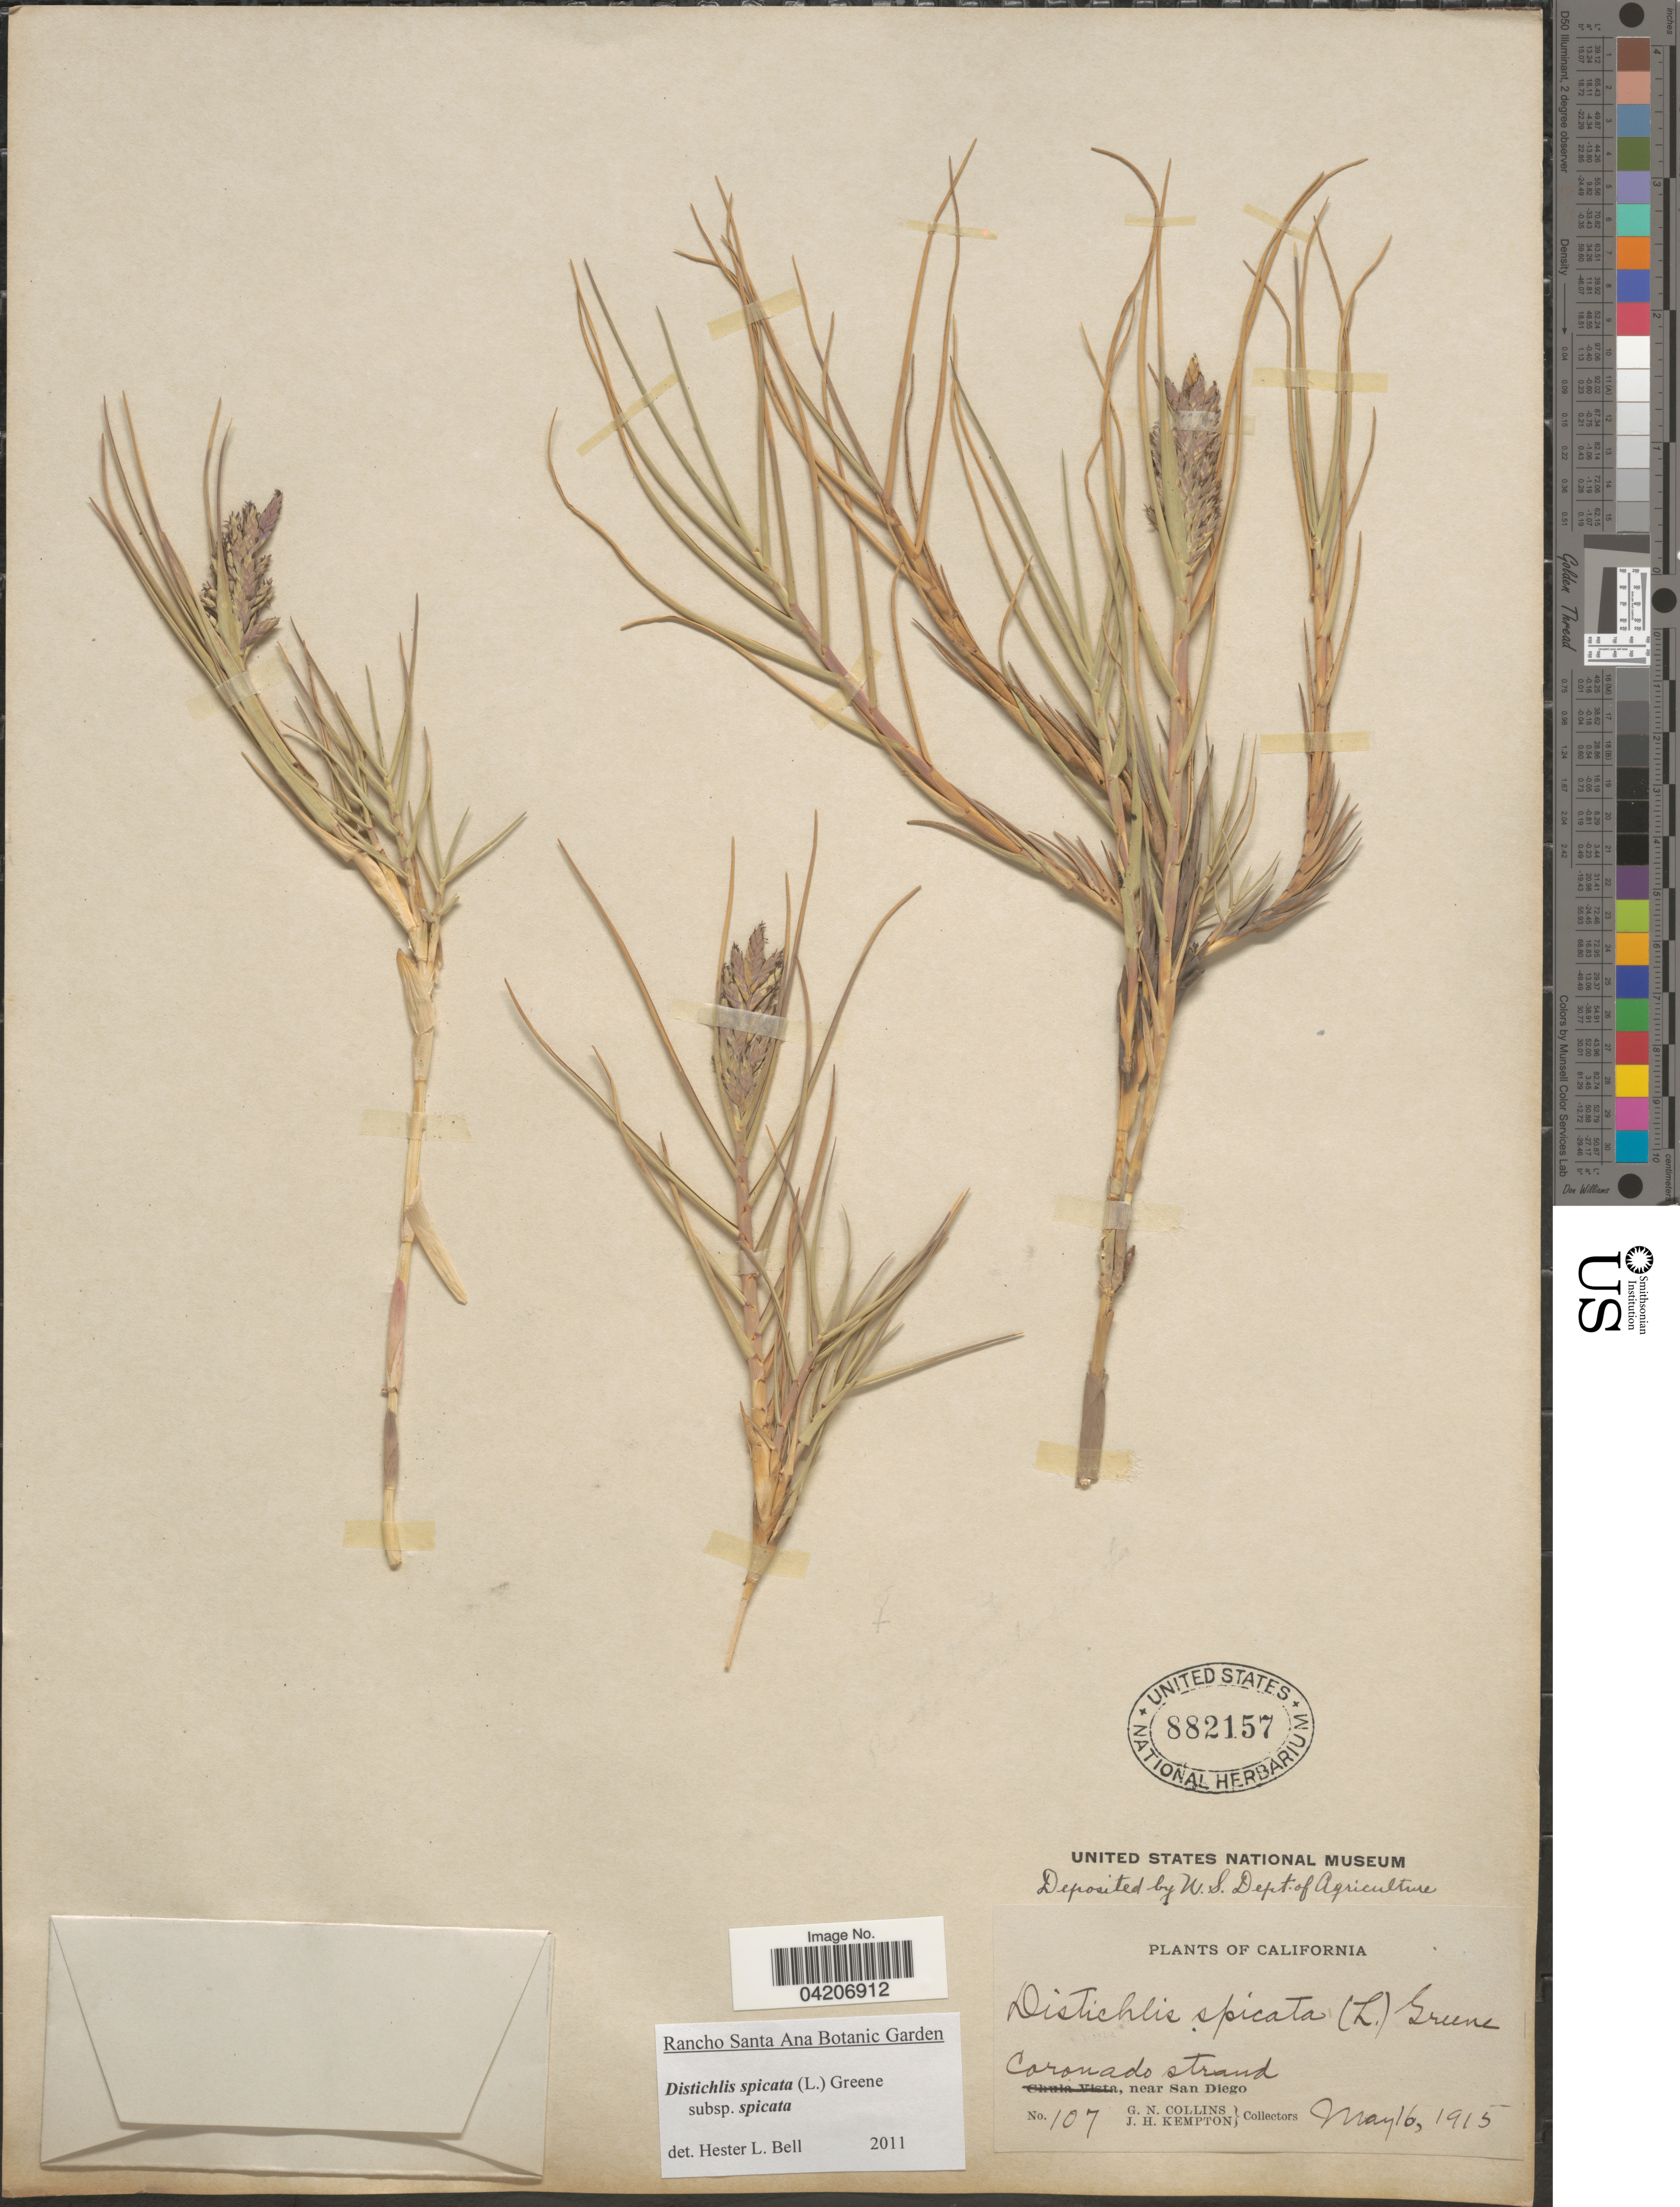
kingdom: Plantae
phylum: Tracheophyta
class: Liliopsida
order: Poales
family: Poaceae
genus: Distichlis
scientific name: Distichlis spicata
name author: (L.) Greene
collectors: G. Collins & J. H. Kempton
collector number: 107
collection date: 1915-05-16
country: United States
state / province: California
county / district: San Diego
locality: Coronado strand, near San Diego.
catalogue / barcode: US 882157